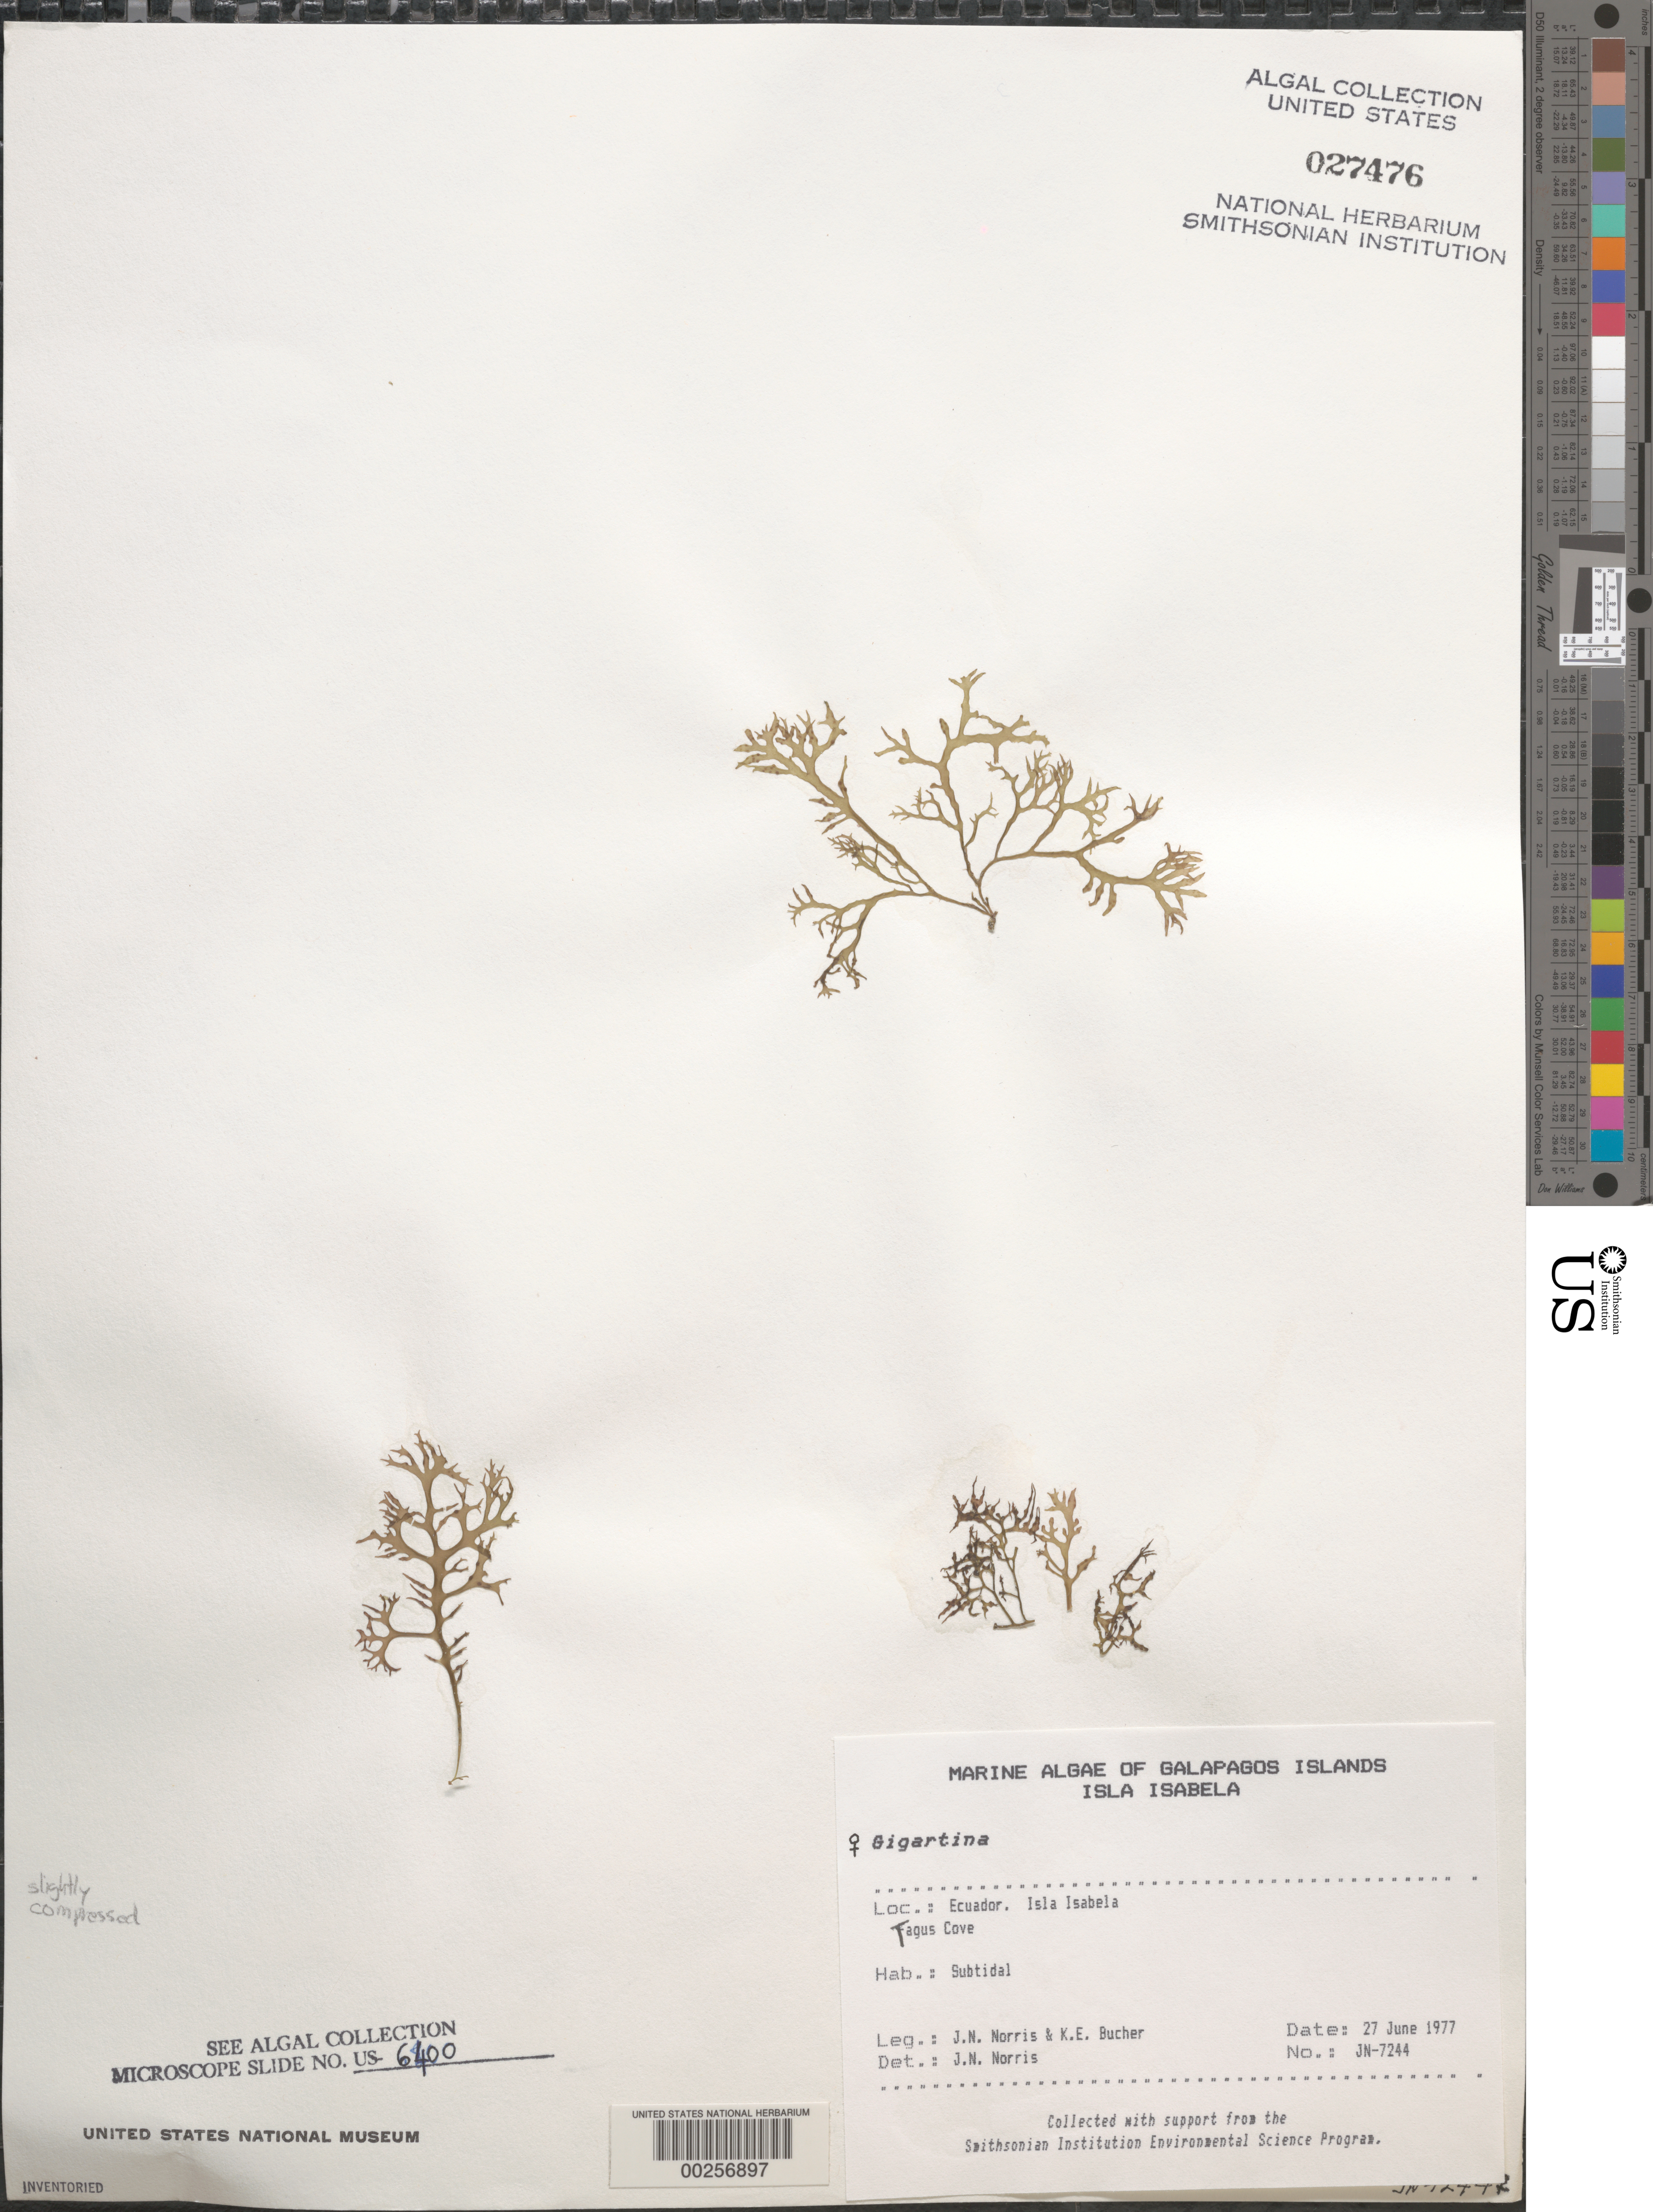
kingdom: Plantae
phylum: Rhodophyta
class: Florideophyceae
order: Gigartinales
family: Gigartinaceae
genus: Gigartina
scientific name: Gigartina sp.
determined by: Norris, James N.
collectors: J. N. Norris & K. E. Bucher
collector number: JN-7244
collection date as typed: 27 Jun 1977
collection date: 1977-06-27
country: Ecuador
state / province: Colón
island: Isabela [Albemarle]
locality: Tagus Cove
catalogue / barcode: US 27476